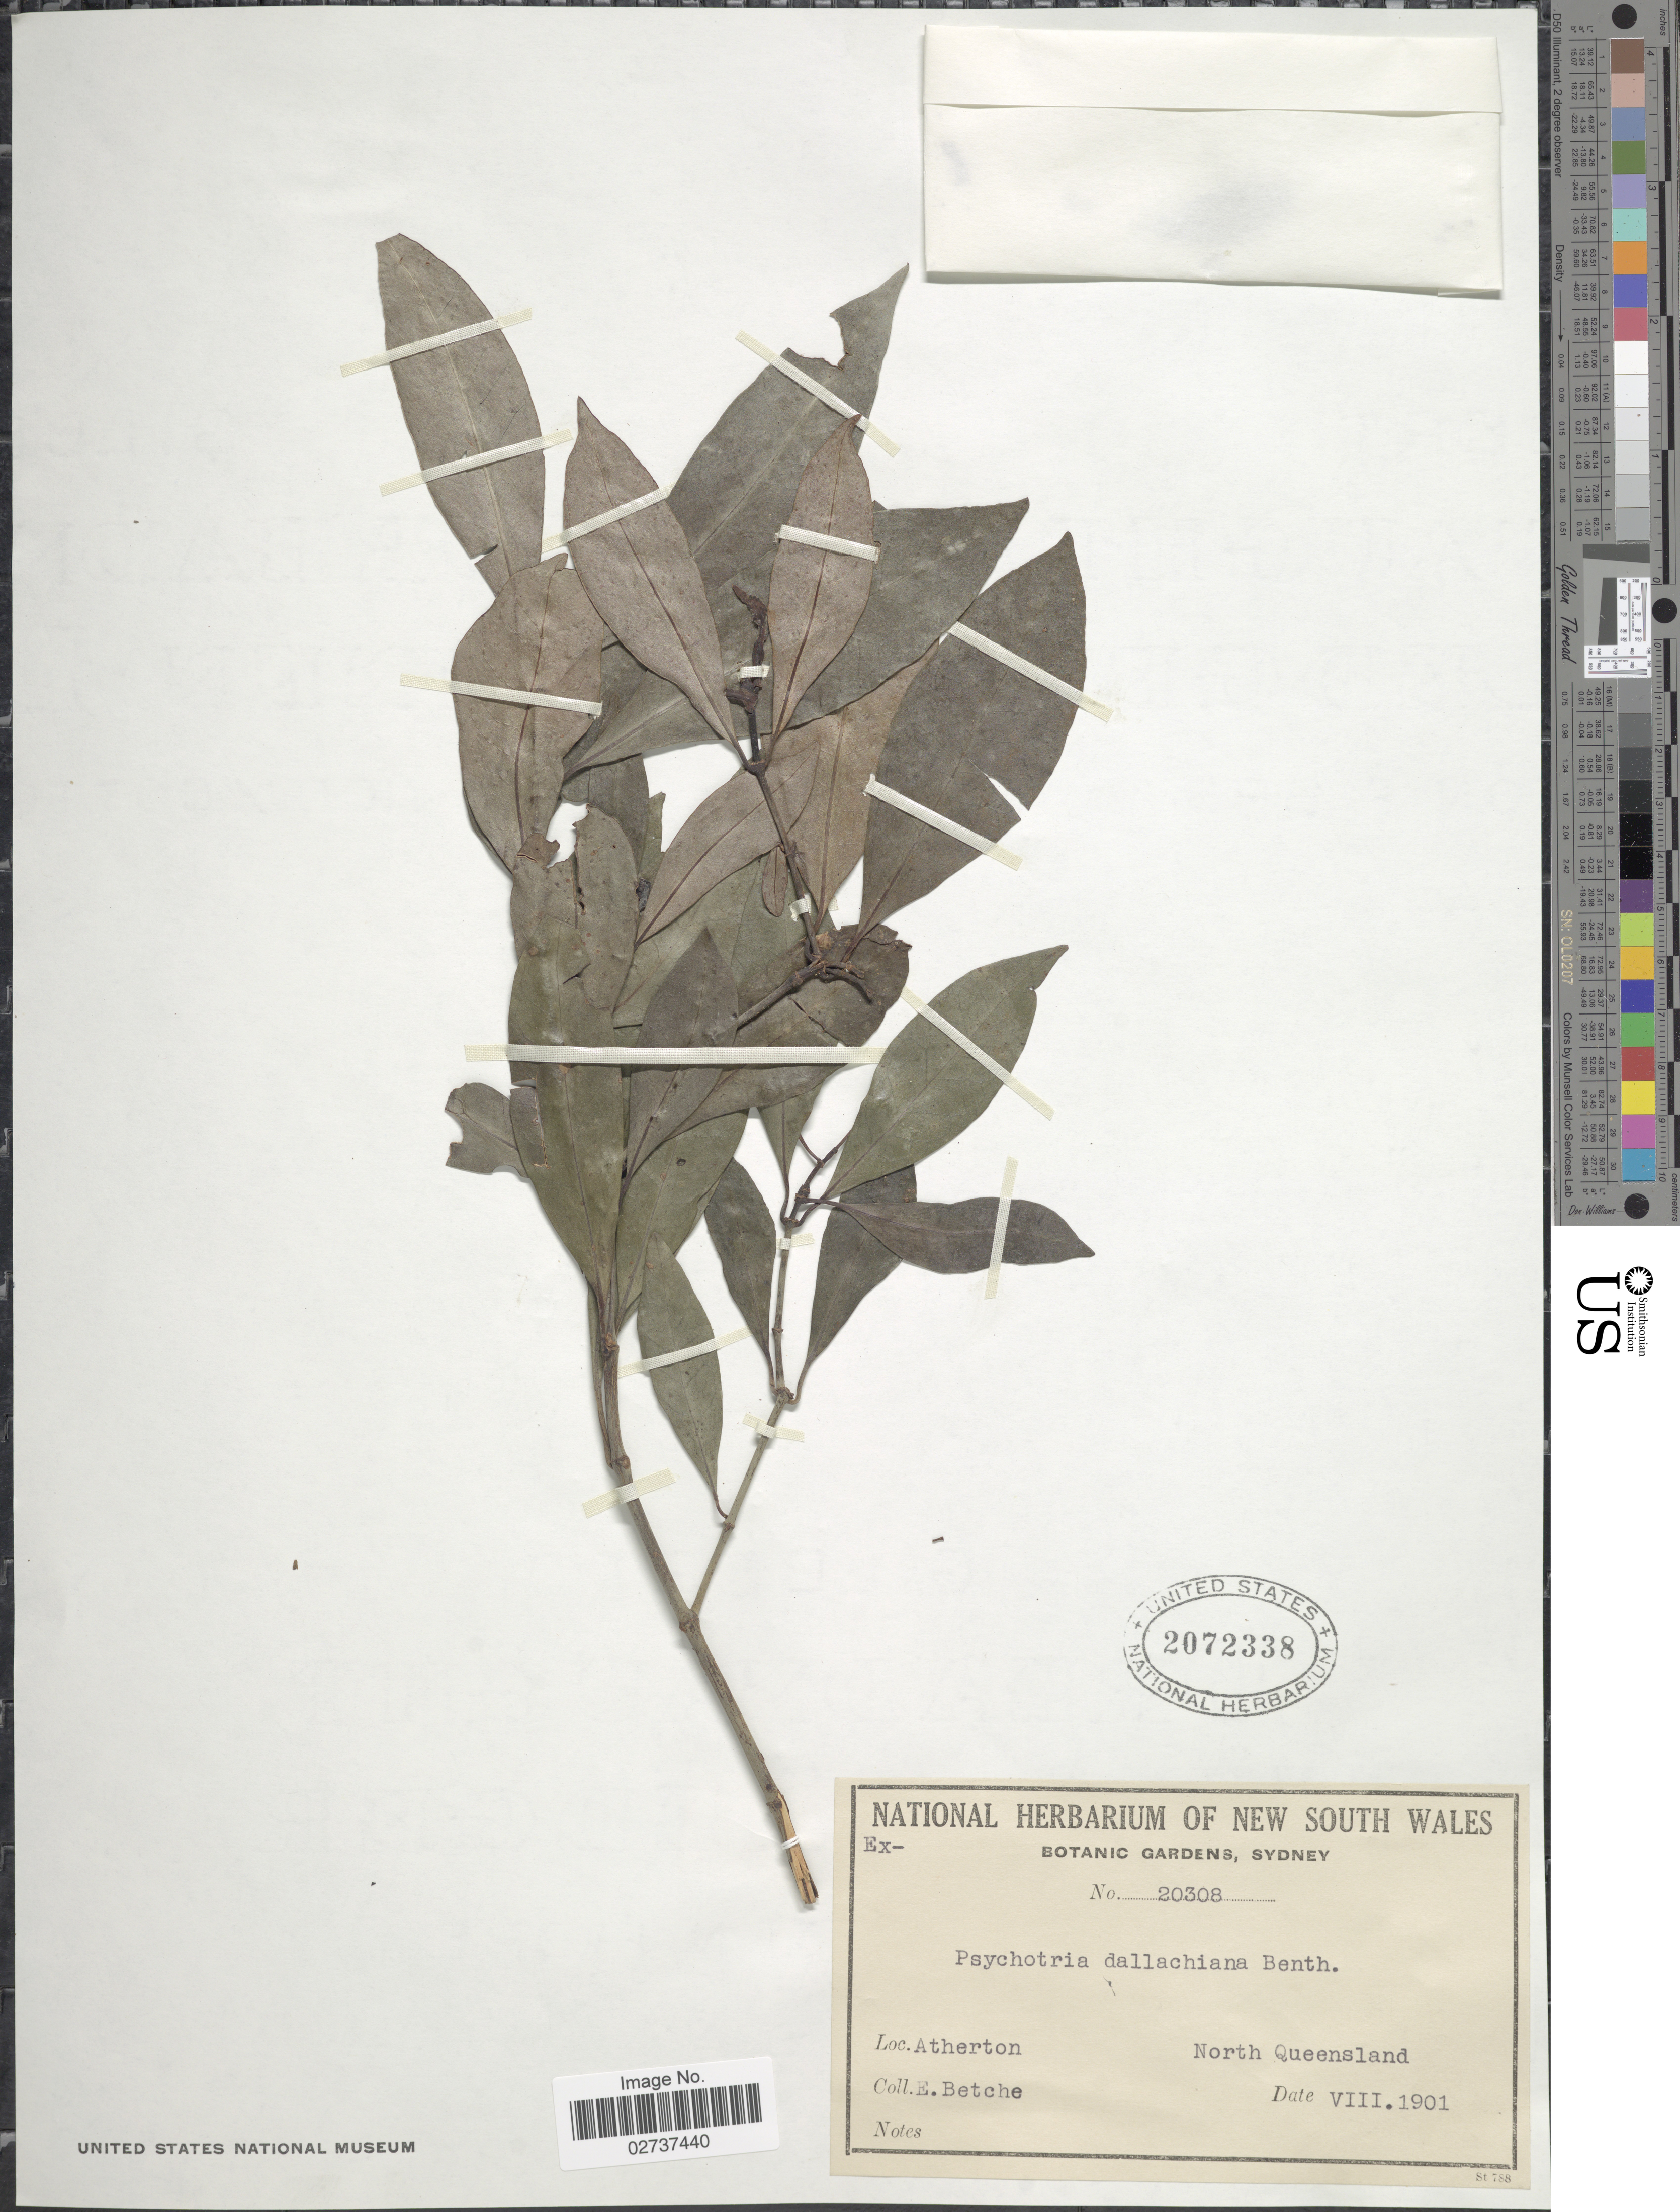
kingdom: Plantae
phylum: Tracheophyta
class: Magnoliopsida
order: Gentianales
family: Rubiaceae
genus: Psychotria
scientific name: Psychotria dallachiana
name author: Benth.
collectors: E. Betche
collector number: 20308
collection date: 1901-08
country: Australia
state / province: Queensland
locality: Atherton, North Queensland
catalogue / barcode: US 2072338